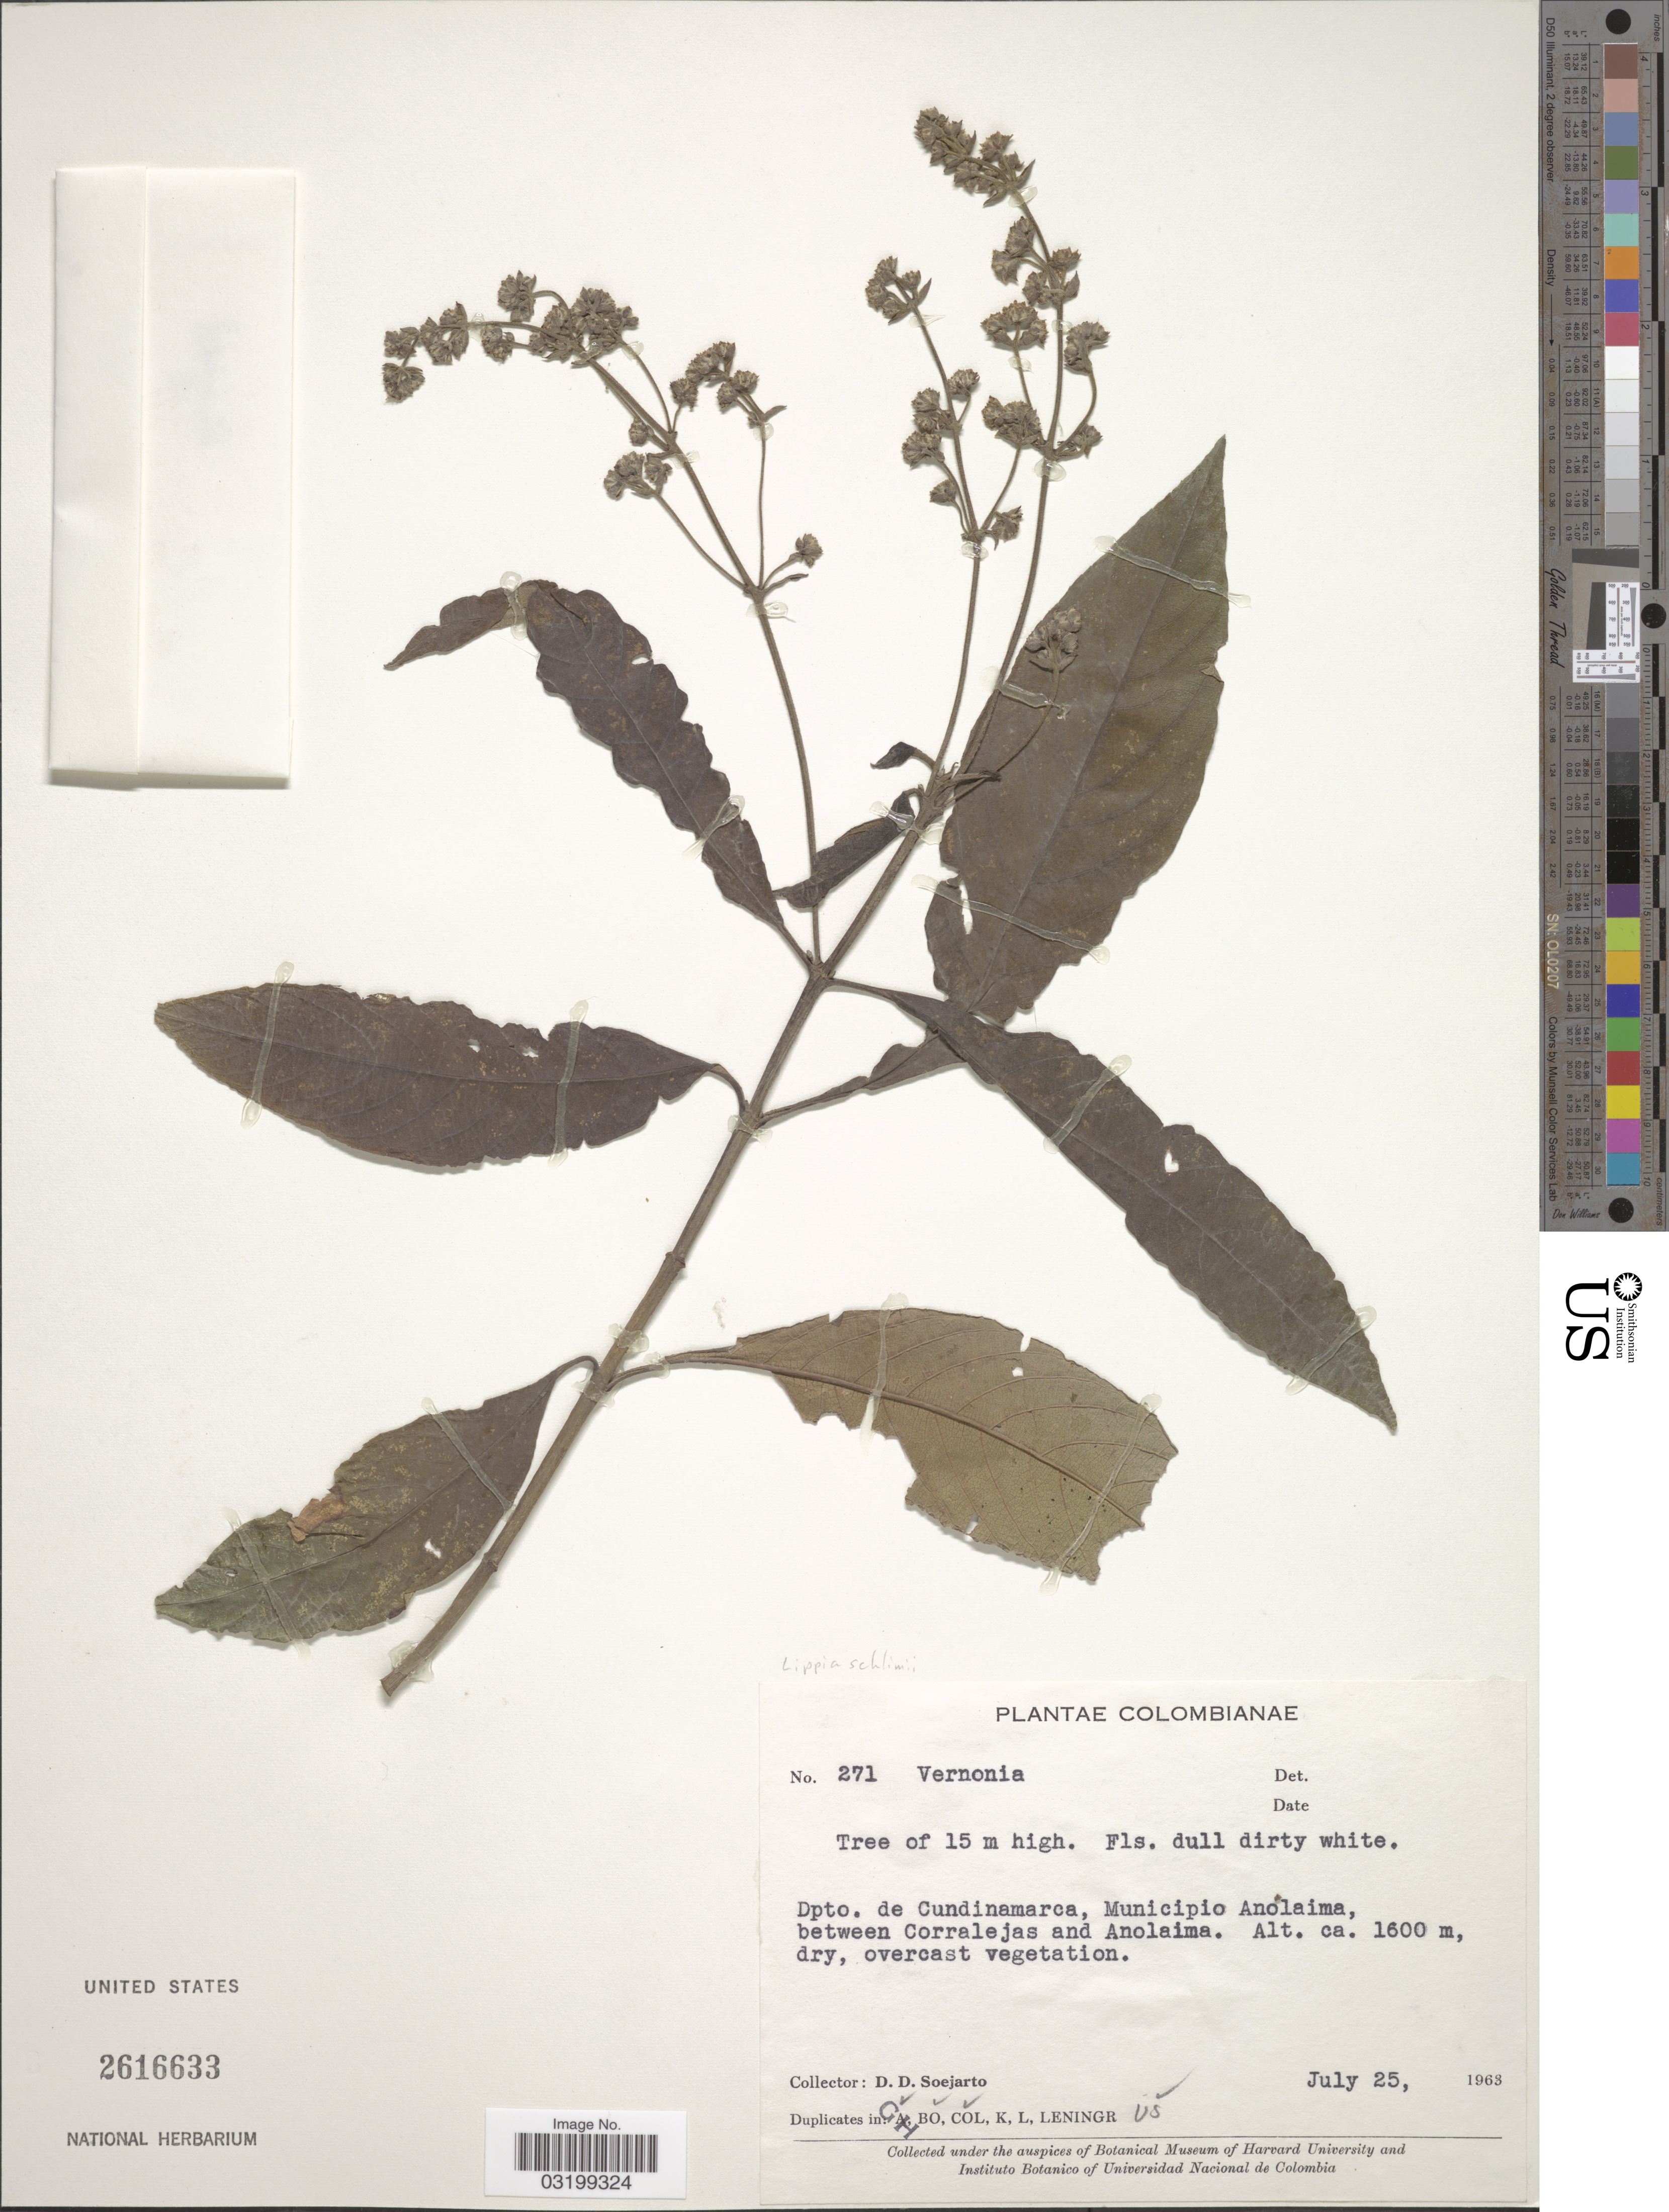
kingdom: Plantae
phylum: Tracheophyta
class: Magnoliopsida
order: Lamiales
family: Verbenaceae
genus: Lippia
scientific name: Lippia schlimii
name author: Turcz.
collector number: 271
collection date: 1963-07-25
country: Colombia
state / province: Cundinamarca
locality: Dpto. de Cundinamarca, Municipio Anolaima, between Corralejas and Anolaima.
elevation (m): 1600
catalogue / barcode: US 2616633